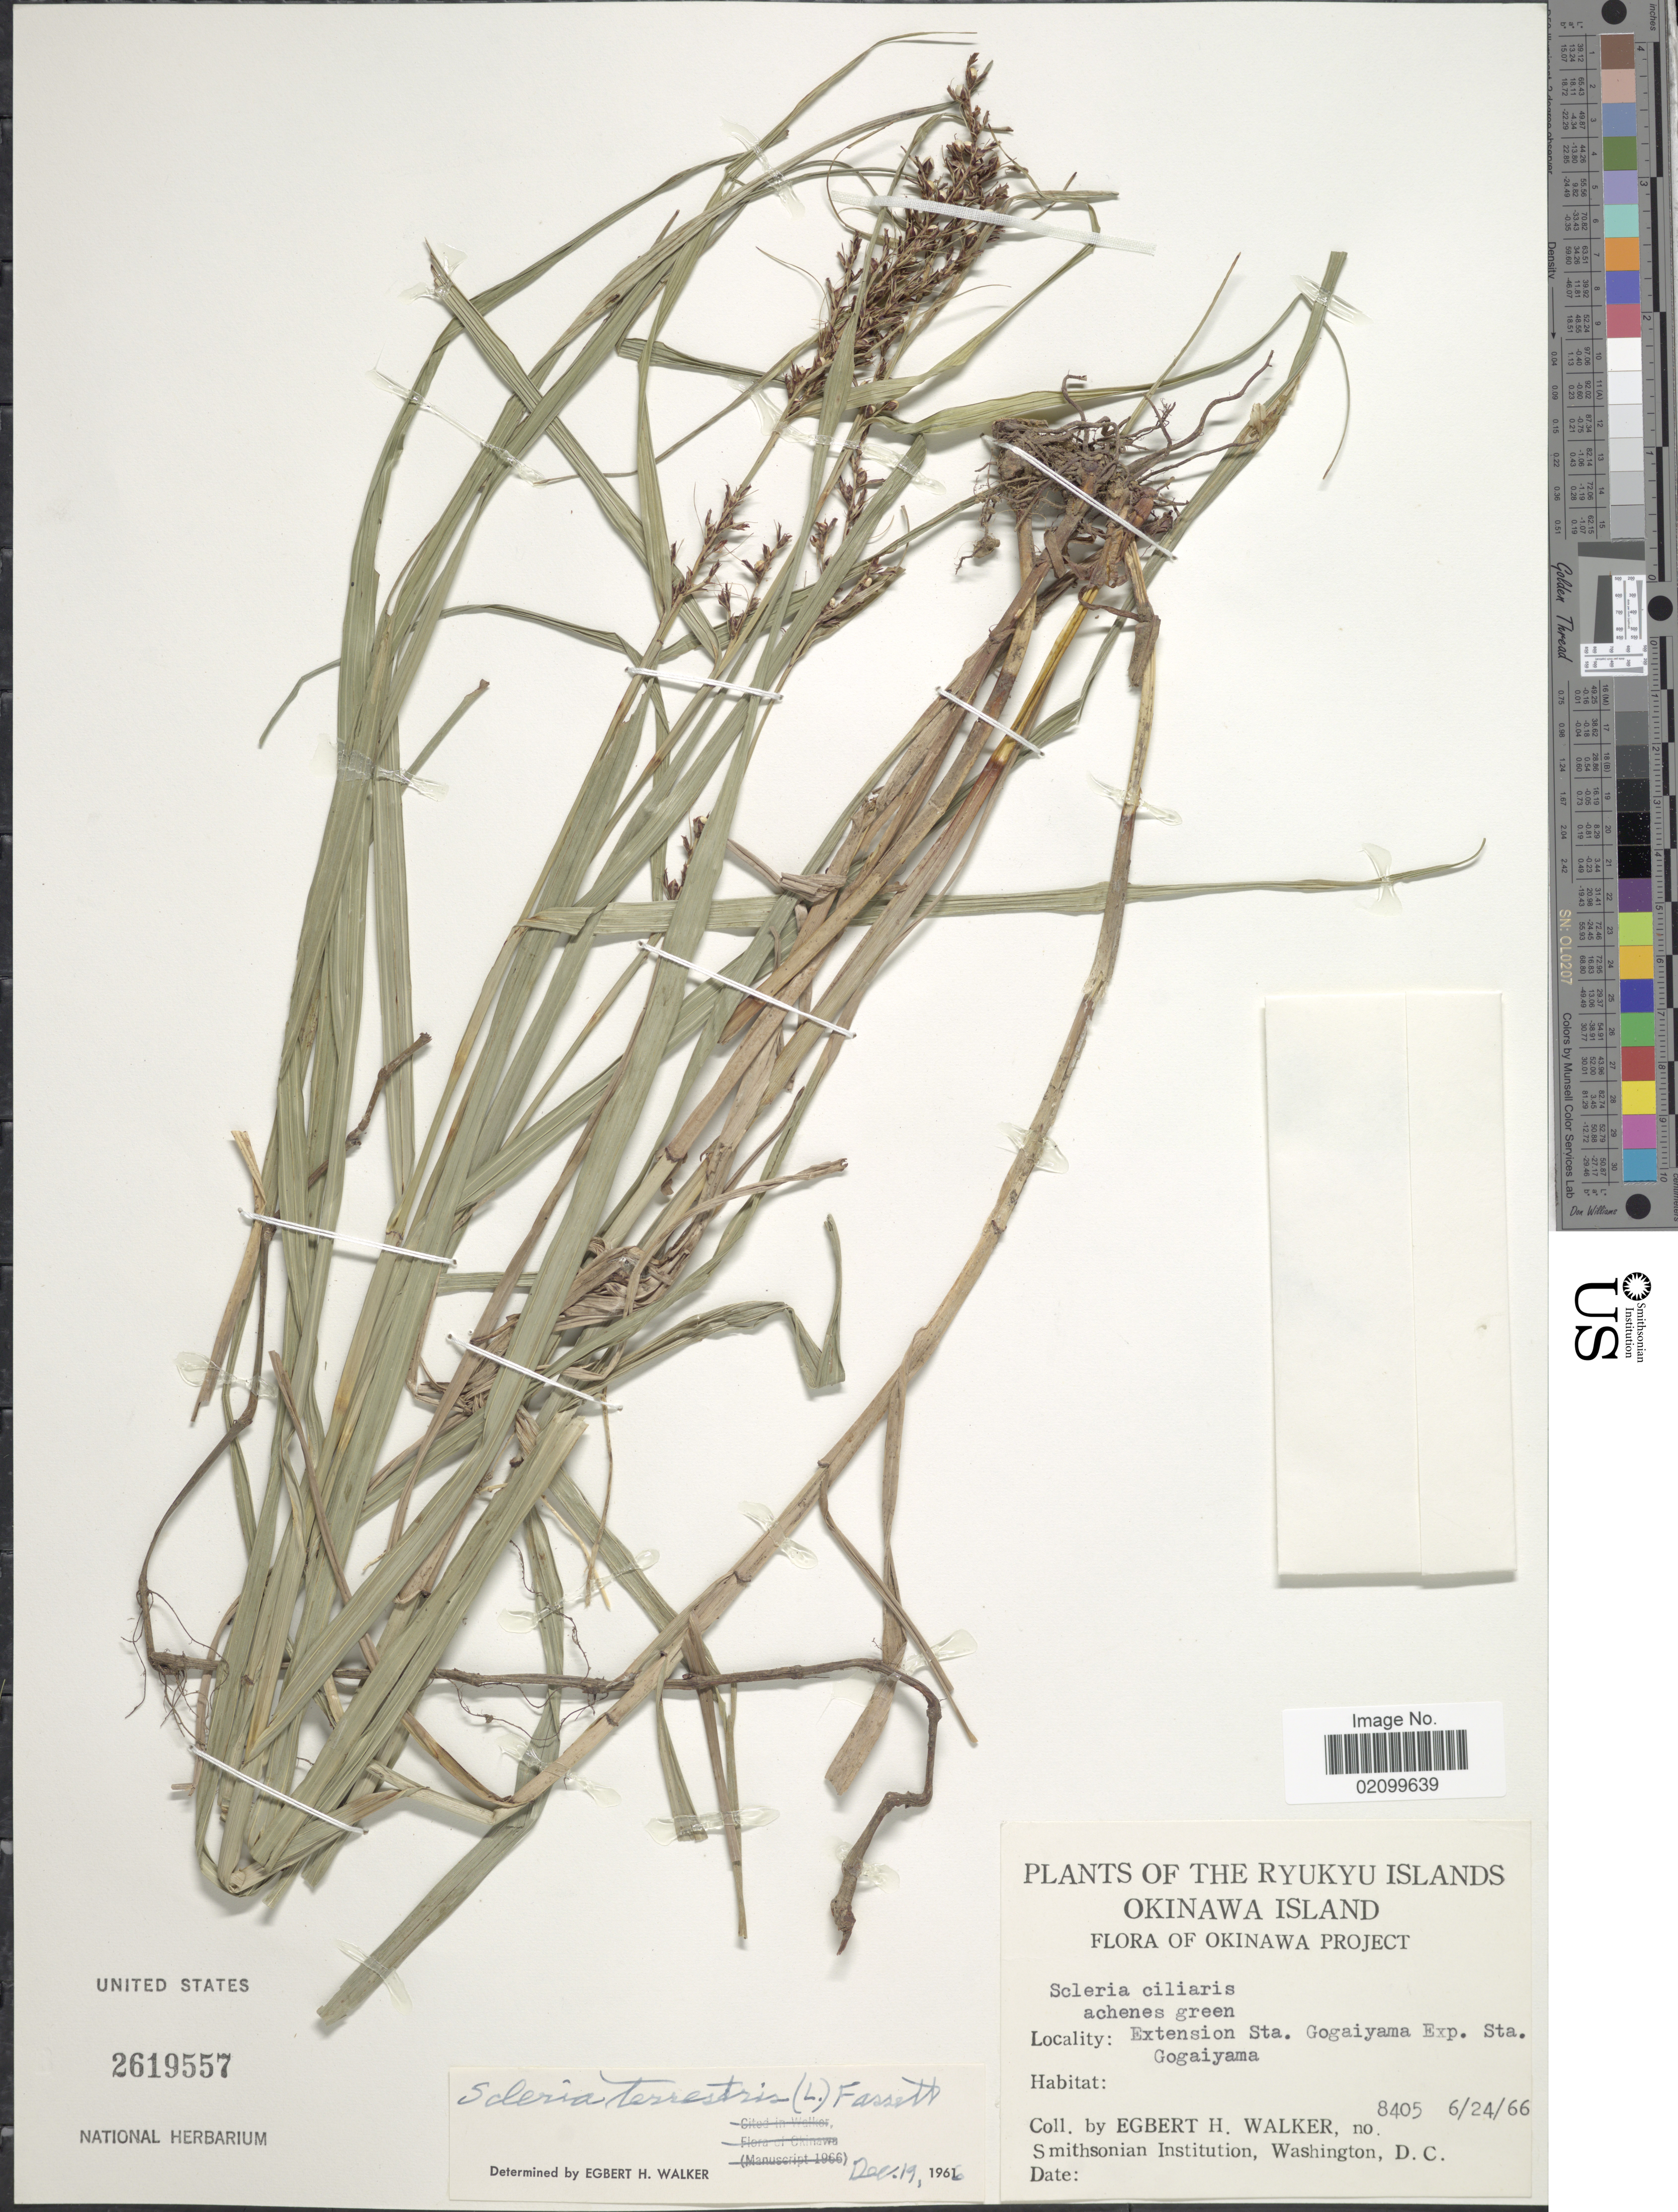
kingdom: Plantae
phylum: Tracheophyta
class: Liliopsida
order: Poales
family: Cyperaceae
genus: Scleria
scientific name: Scleria terrestris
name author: (L.) Fassett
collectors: E. H. Walker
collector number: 8405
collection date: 1966-06-24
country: Japan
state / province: Okinawa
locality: Ryukyu Islands. Okinawa Island. Extension Sta. Gogaiyama Exp. Sta. Gogaiyama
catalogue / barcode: US 2619557